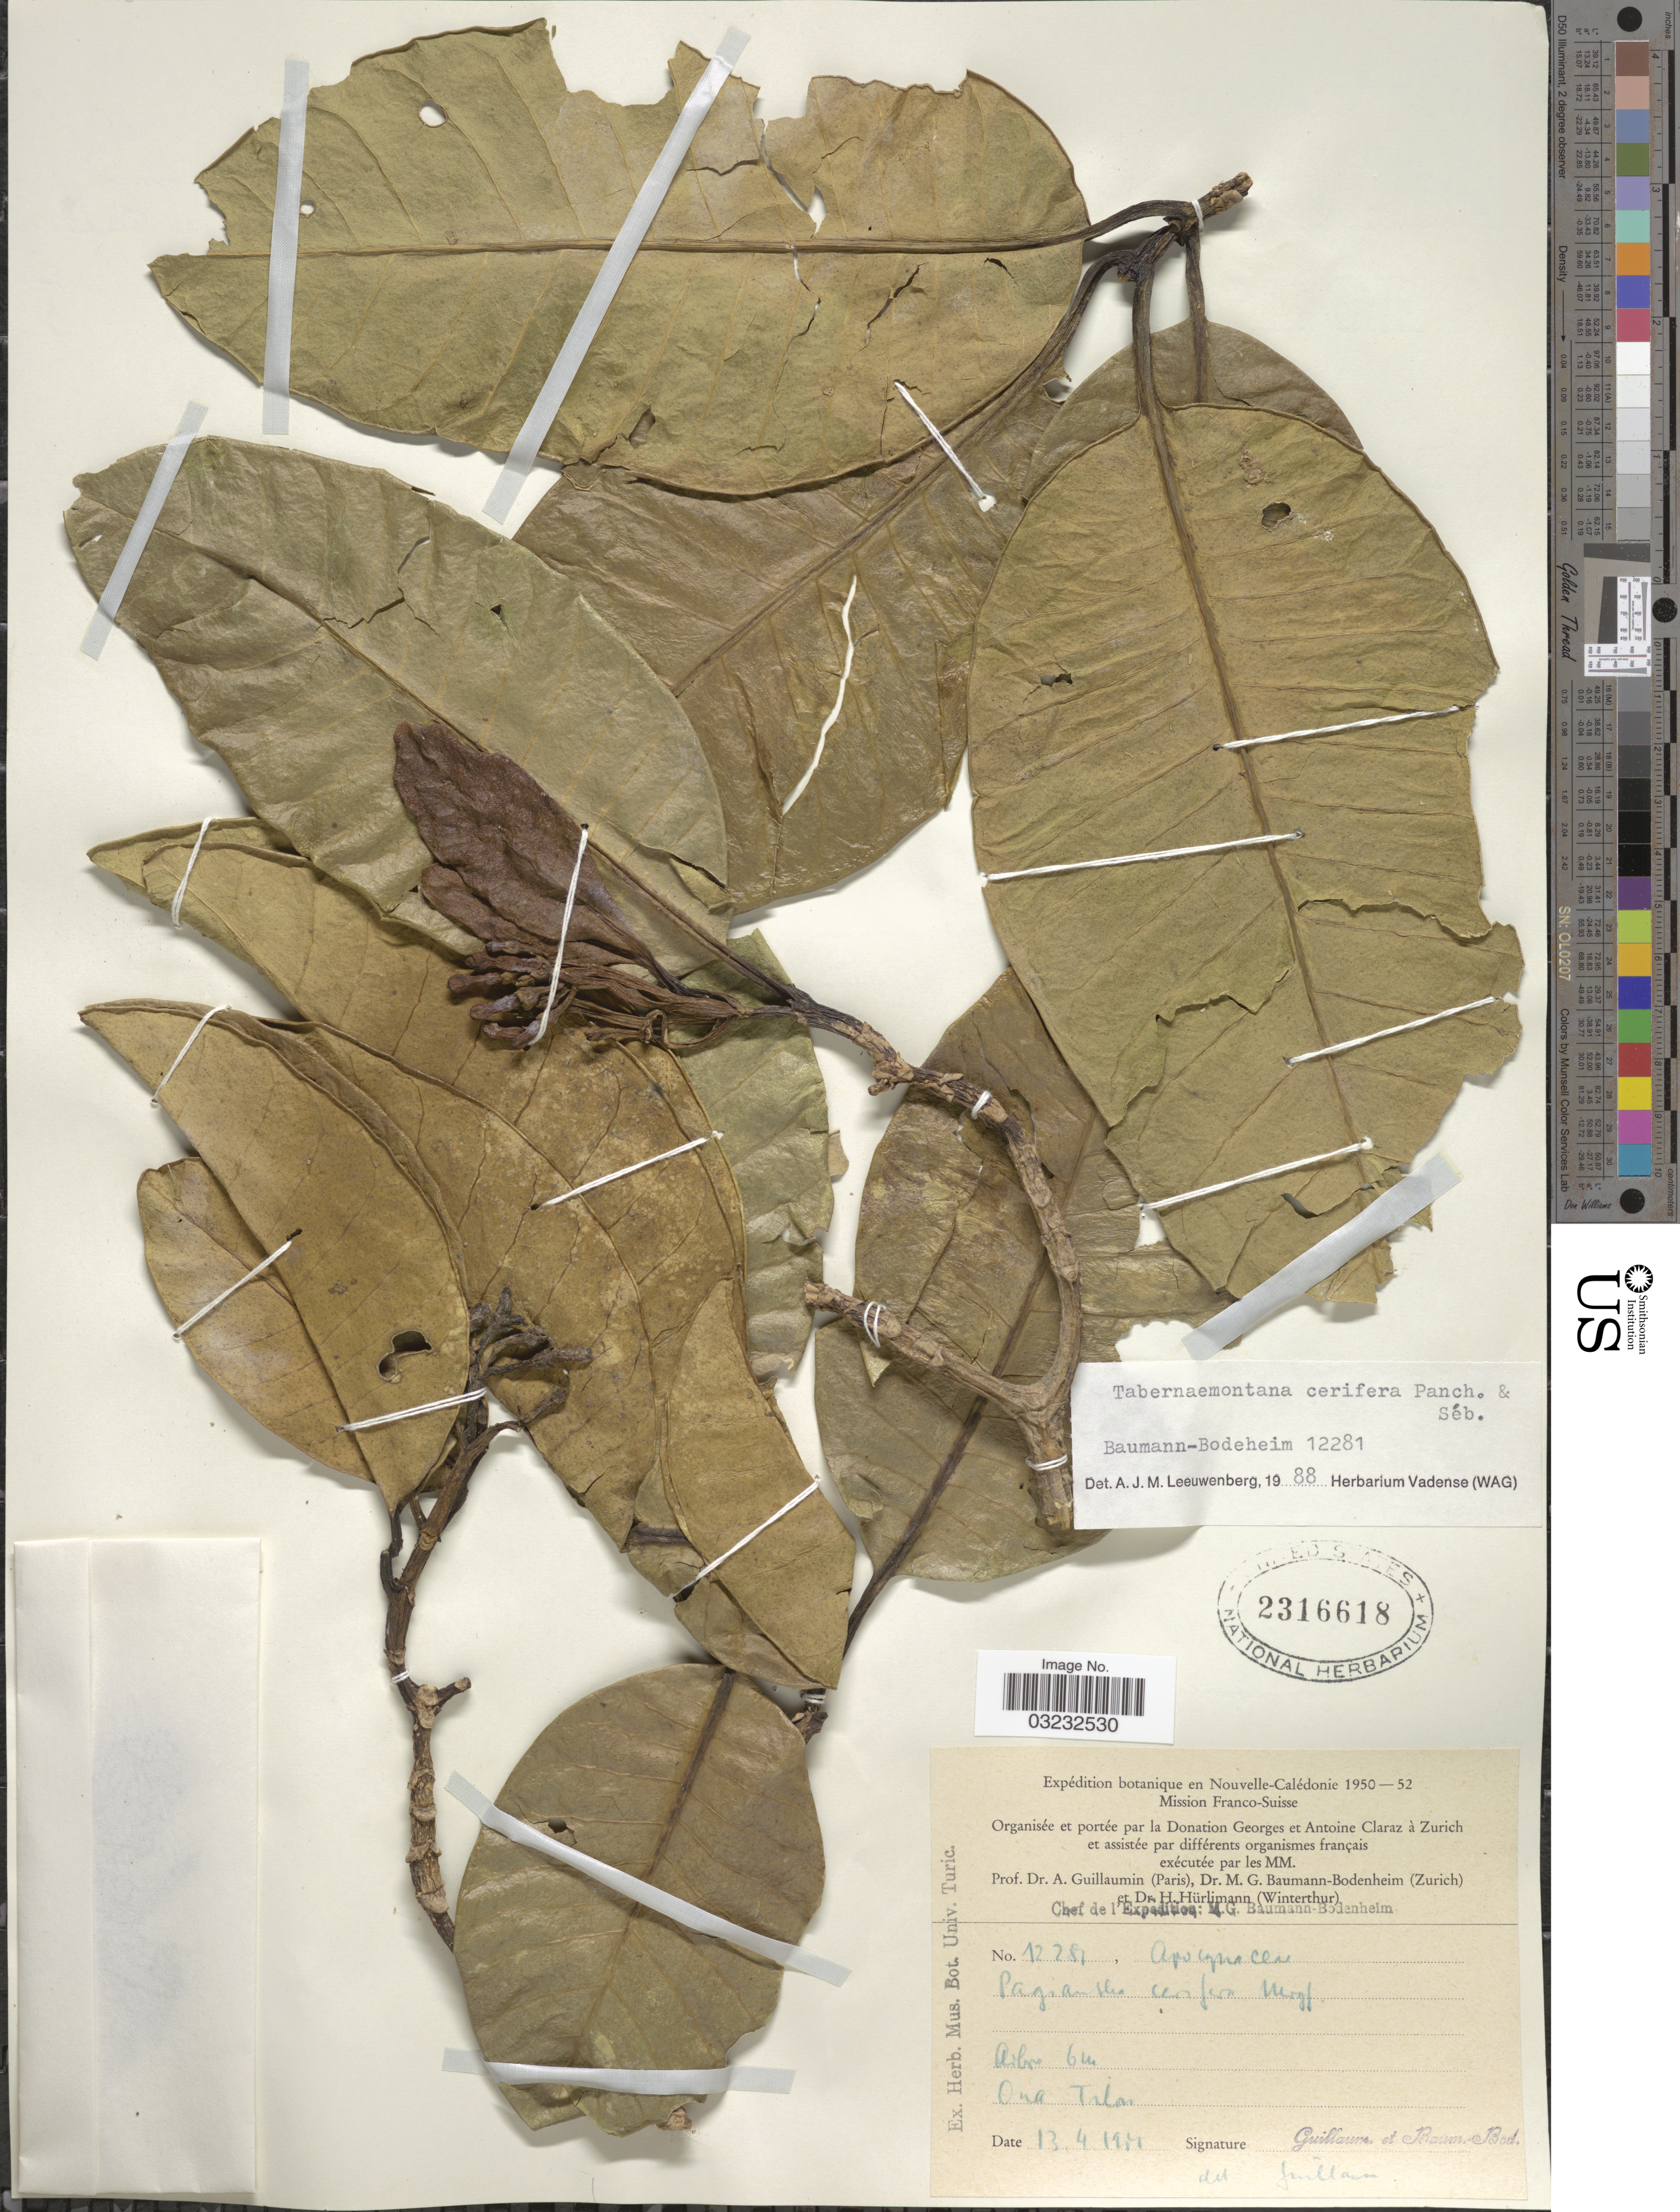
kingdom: Plantae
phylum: Tracheophyta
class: Magnoliopsida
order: Gentianales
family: Apocynaceae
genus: Tabernaemontana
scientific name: Tabernaemontana cerifera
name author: Pancher & Sebert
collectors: A. Guillaumin & M. G. Baumann-Bodenheim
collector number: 12281*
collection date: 1951-04-13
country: New Caledonia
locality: Oua Tilou.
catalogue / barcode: US 2316618